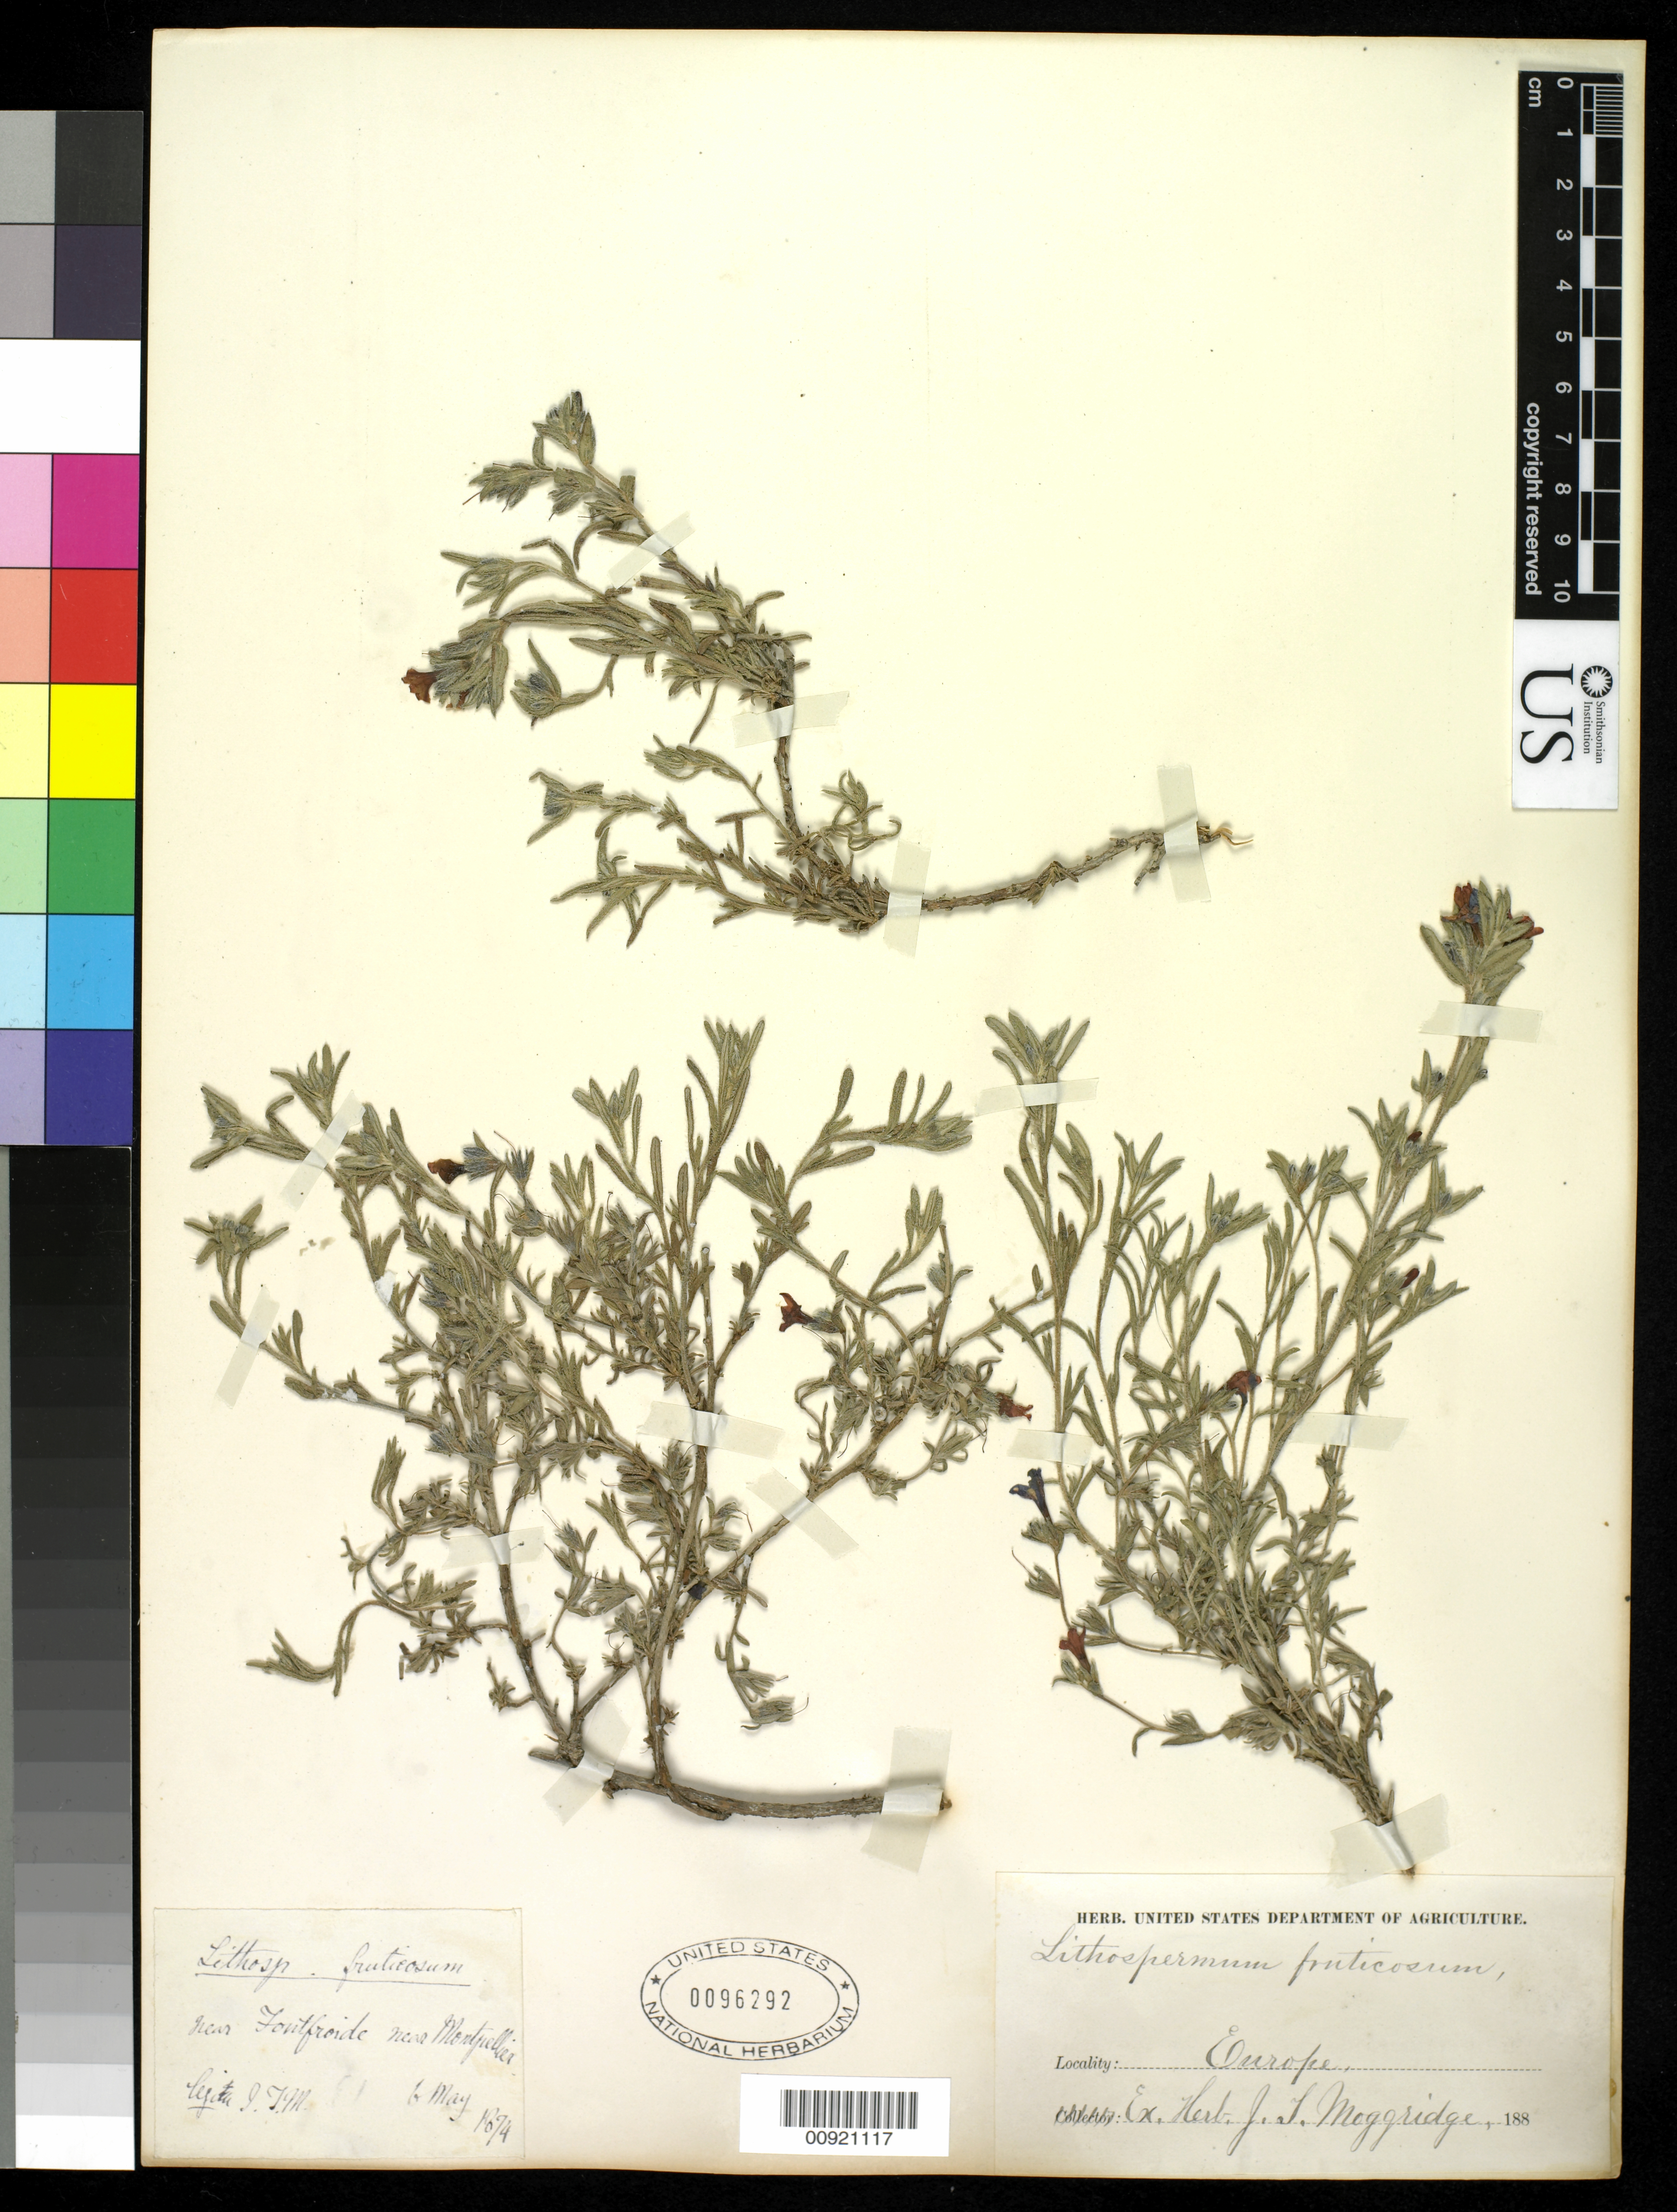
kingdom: Plantae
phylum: Tracheophyta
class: Magnoliopsida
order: Boraginales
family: Boraginaceae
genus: Lithodora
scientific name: Lithodora fruticosa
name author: (L.) Griseb.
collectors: J. T. Moggridge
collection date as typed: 06 May 1874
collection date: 1874-05-06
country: France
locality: Fontfroide near Montpellier.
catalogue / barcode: US 96292